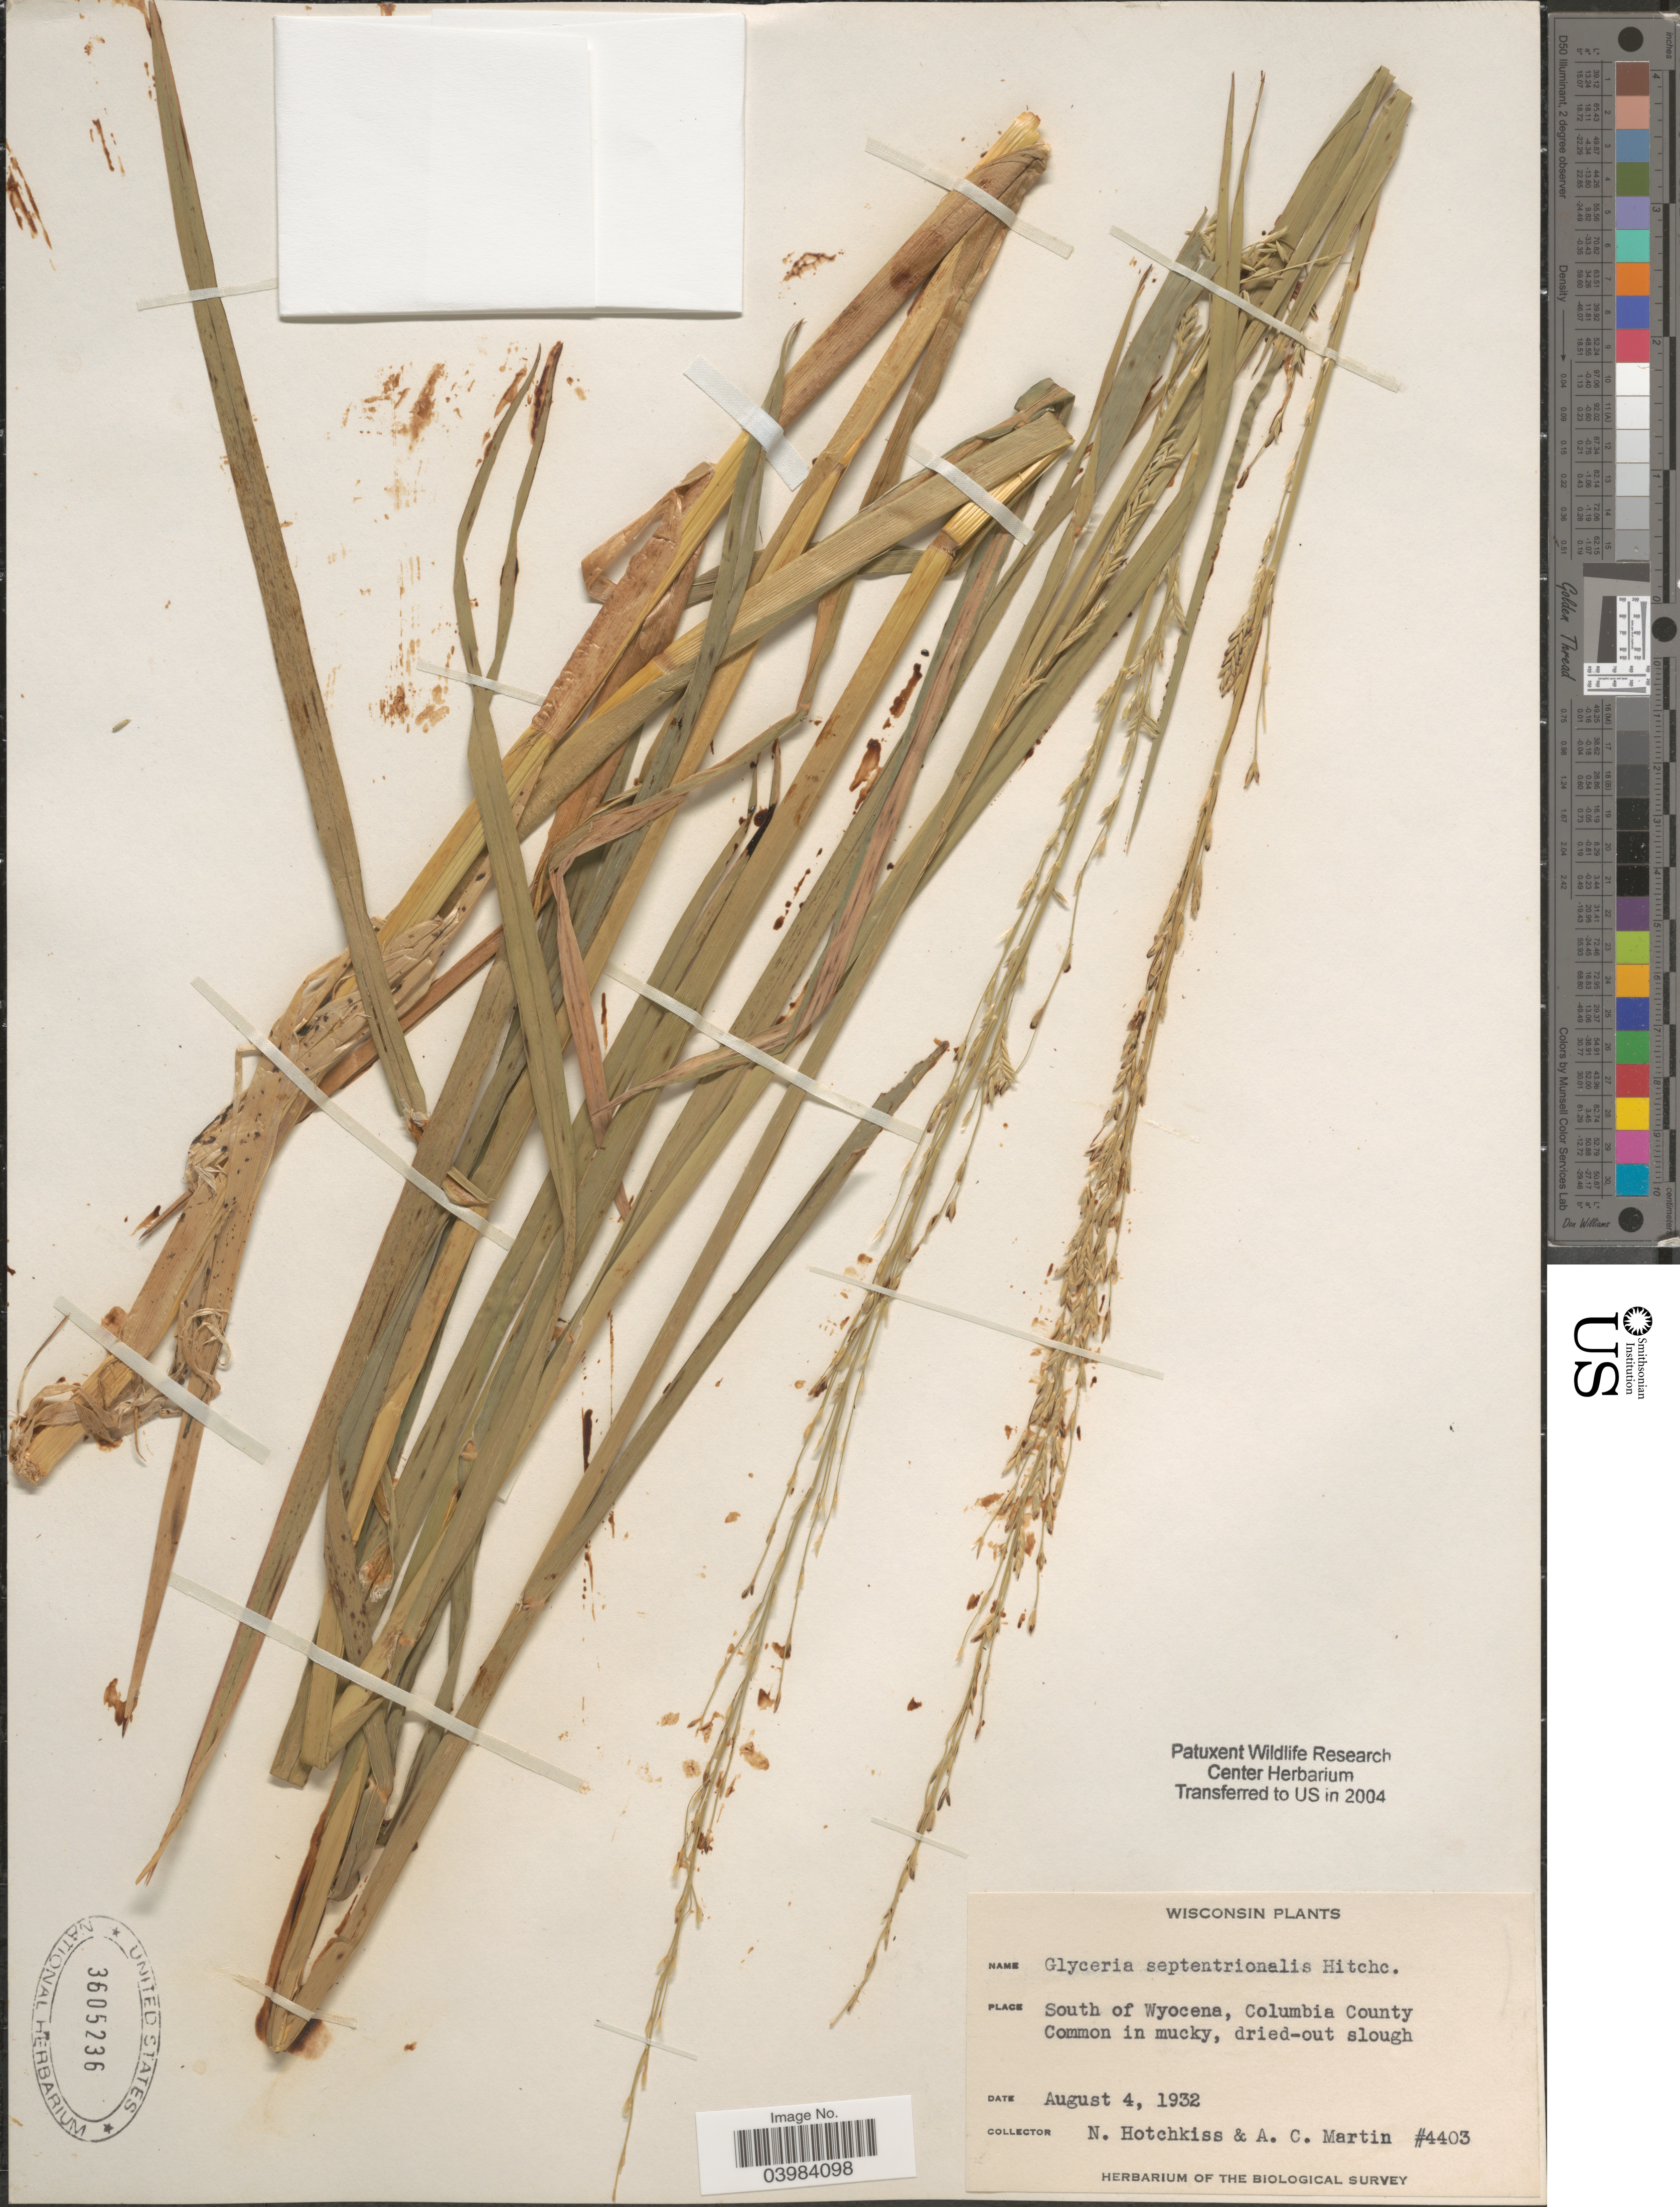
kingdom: Plantae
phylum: Tracheophyta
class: Liliopsida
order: Poales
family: Poaceae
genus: Glyceria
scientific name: Glyceria septentrionalis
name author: Hitchc.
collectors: N. Hotchkiss & A. C. Martin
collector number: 4403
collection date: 1932-08-04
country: United States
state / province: Wisconsin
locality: South of Wyocena, Columbia County.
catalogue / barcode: US 3605236